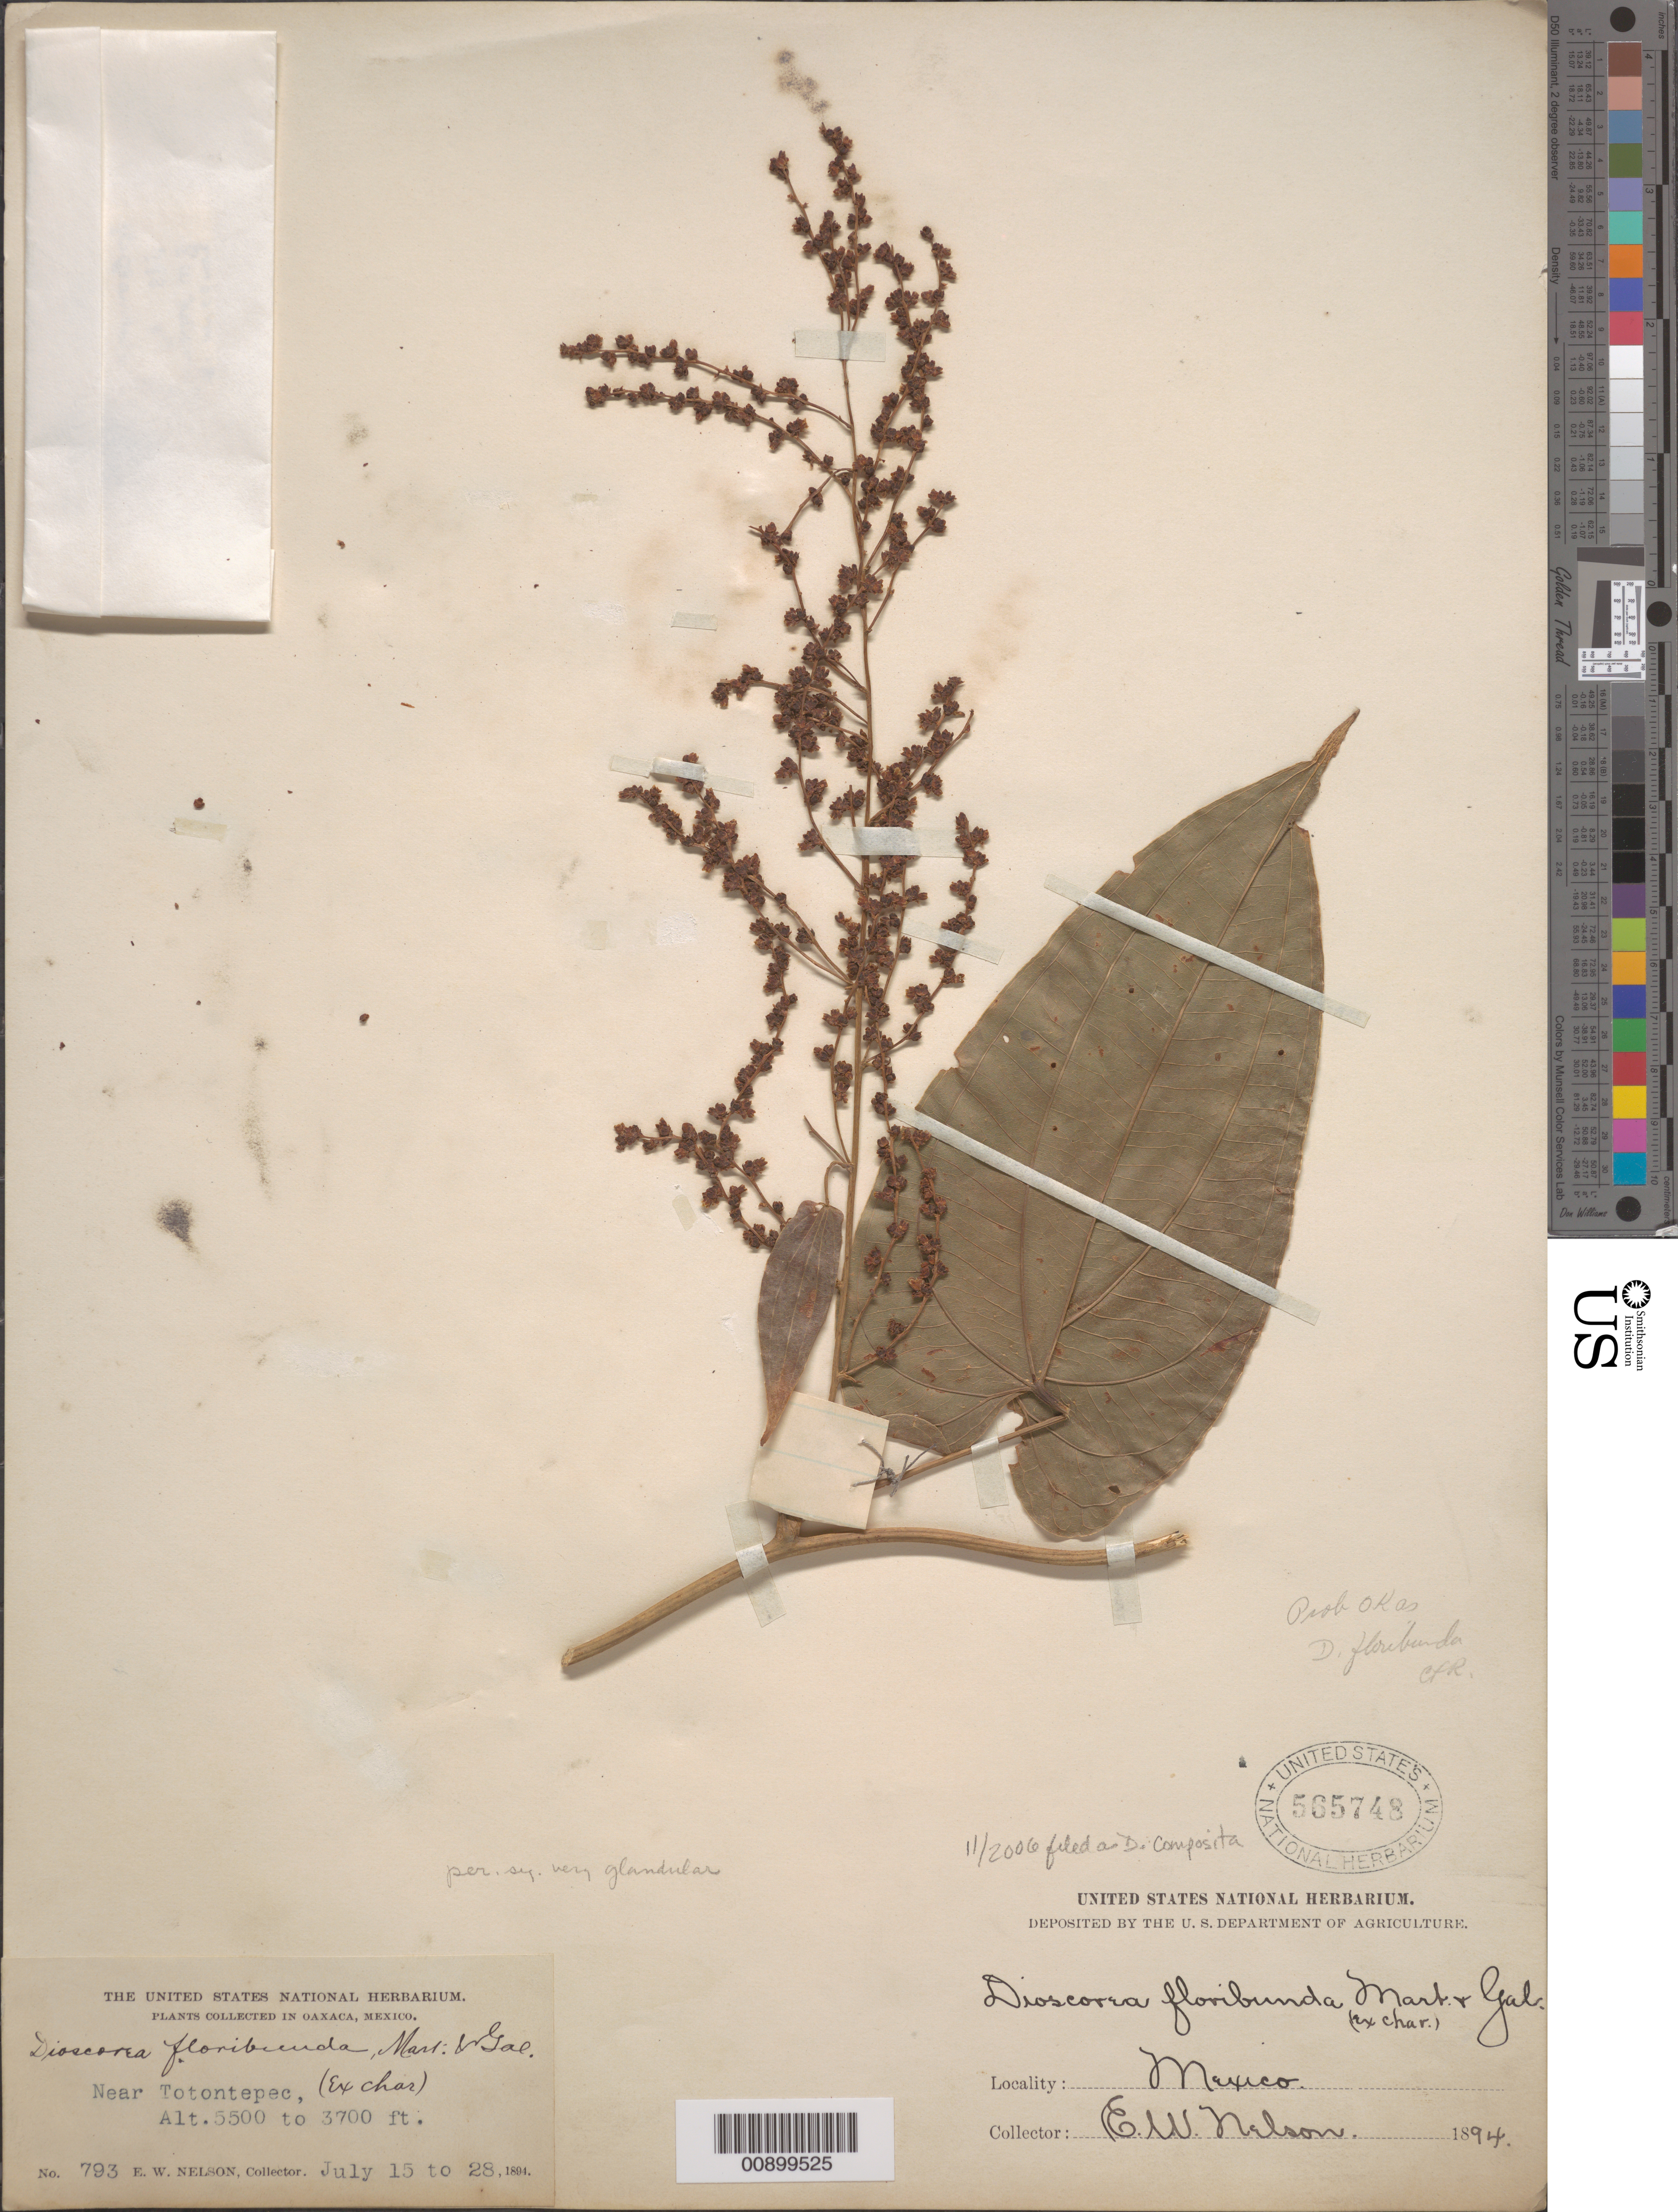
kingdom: Plantae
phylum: Tracheophyta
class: Liliopsida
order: Dioscoreales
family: Dioscoreaceae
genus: Dioscorea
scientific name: Dioscorea composita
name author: Hemsl.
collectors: E. W. Nelson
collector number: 793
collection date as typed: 15 Jul 1894 to 28 Jul 1894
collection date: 1894-07-15/1894-07-28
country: Mexico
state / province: Oaxaca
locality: Near Totontepec, Oaxaca.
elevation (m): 1128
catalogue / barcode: US 565748